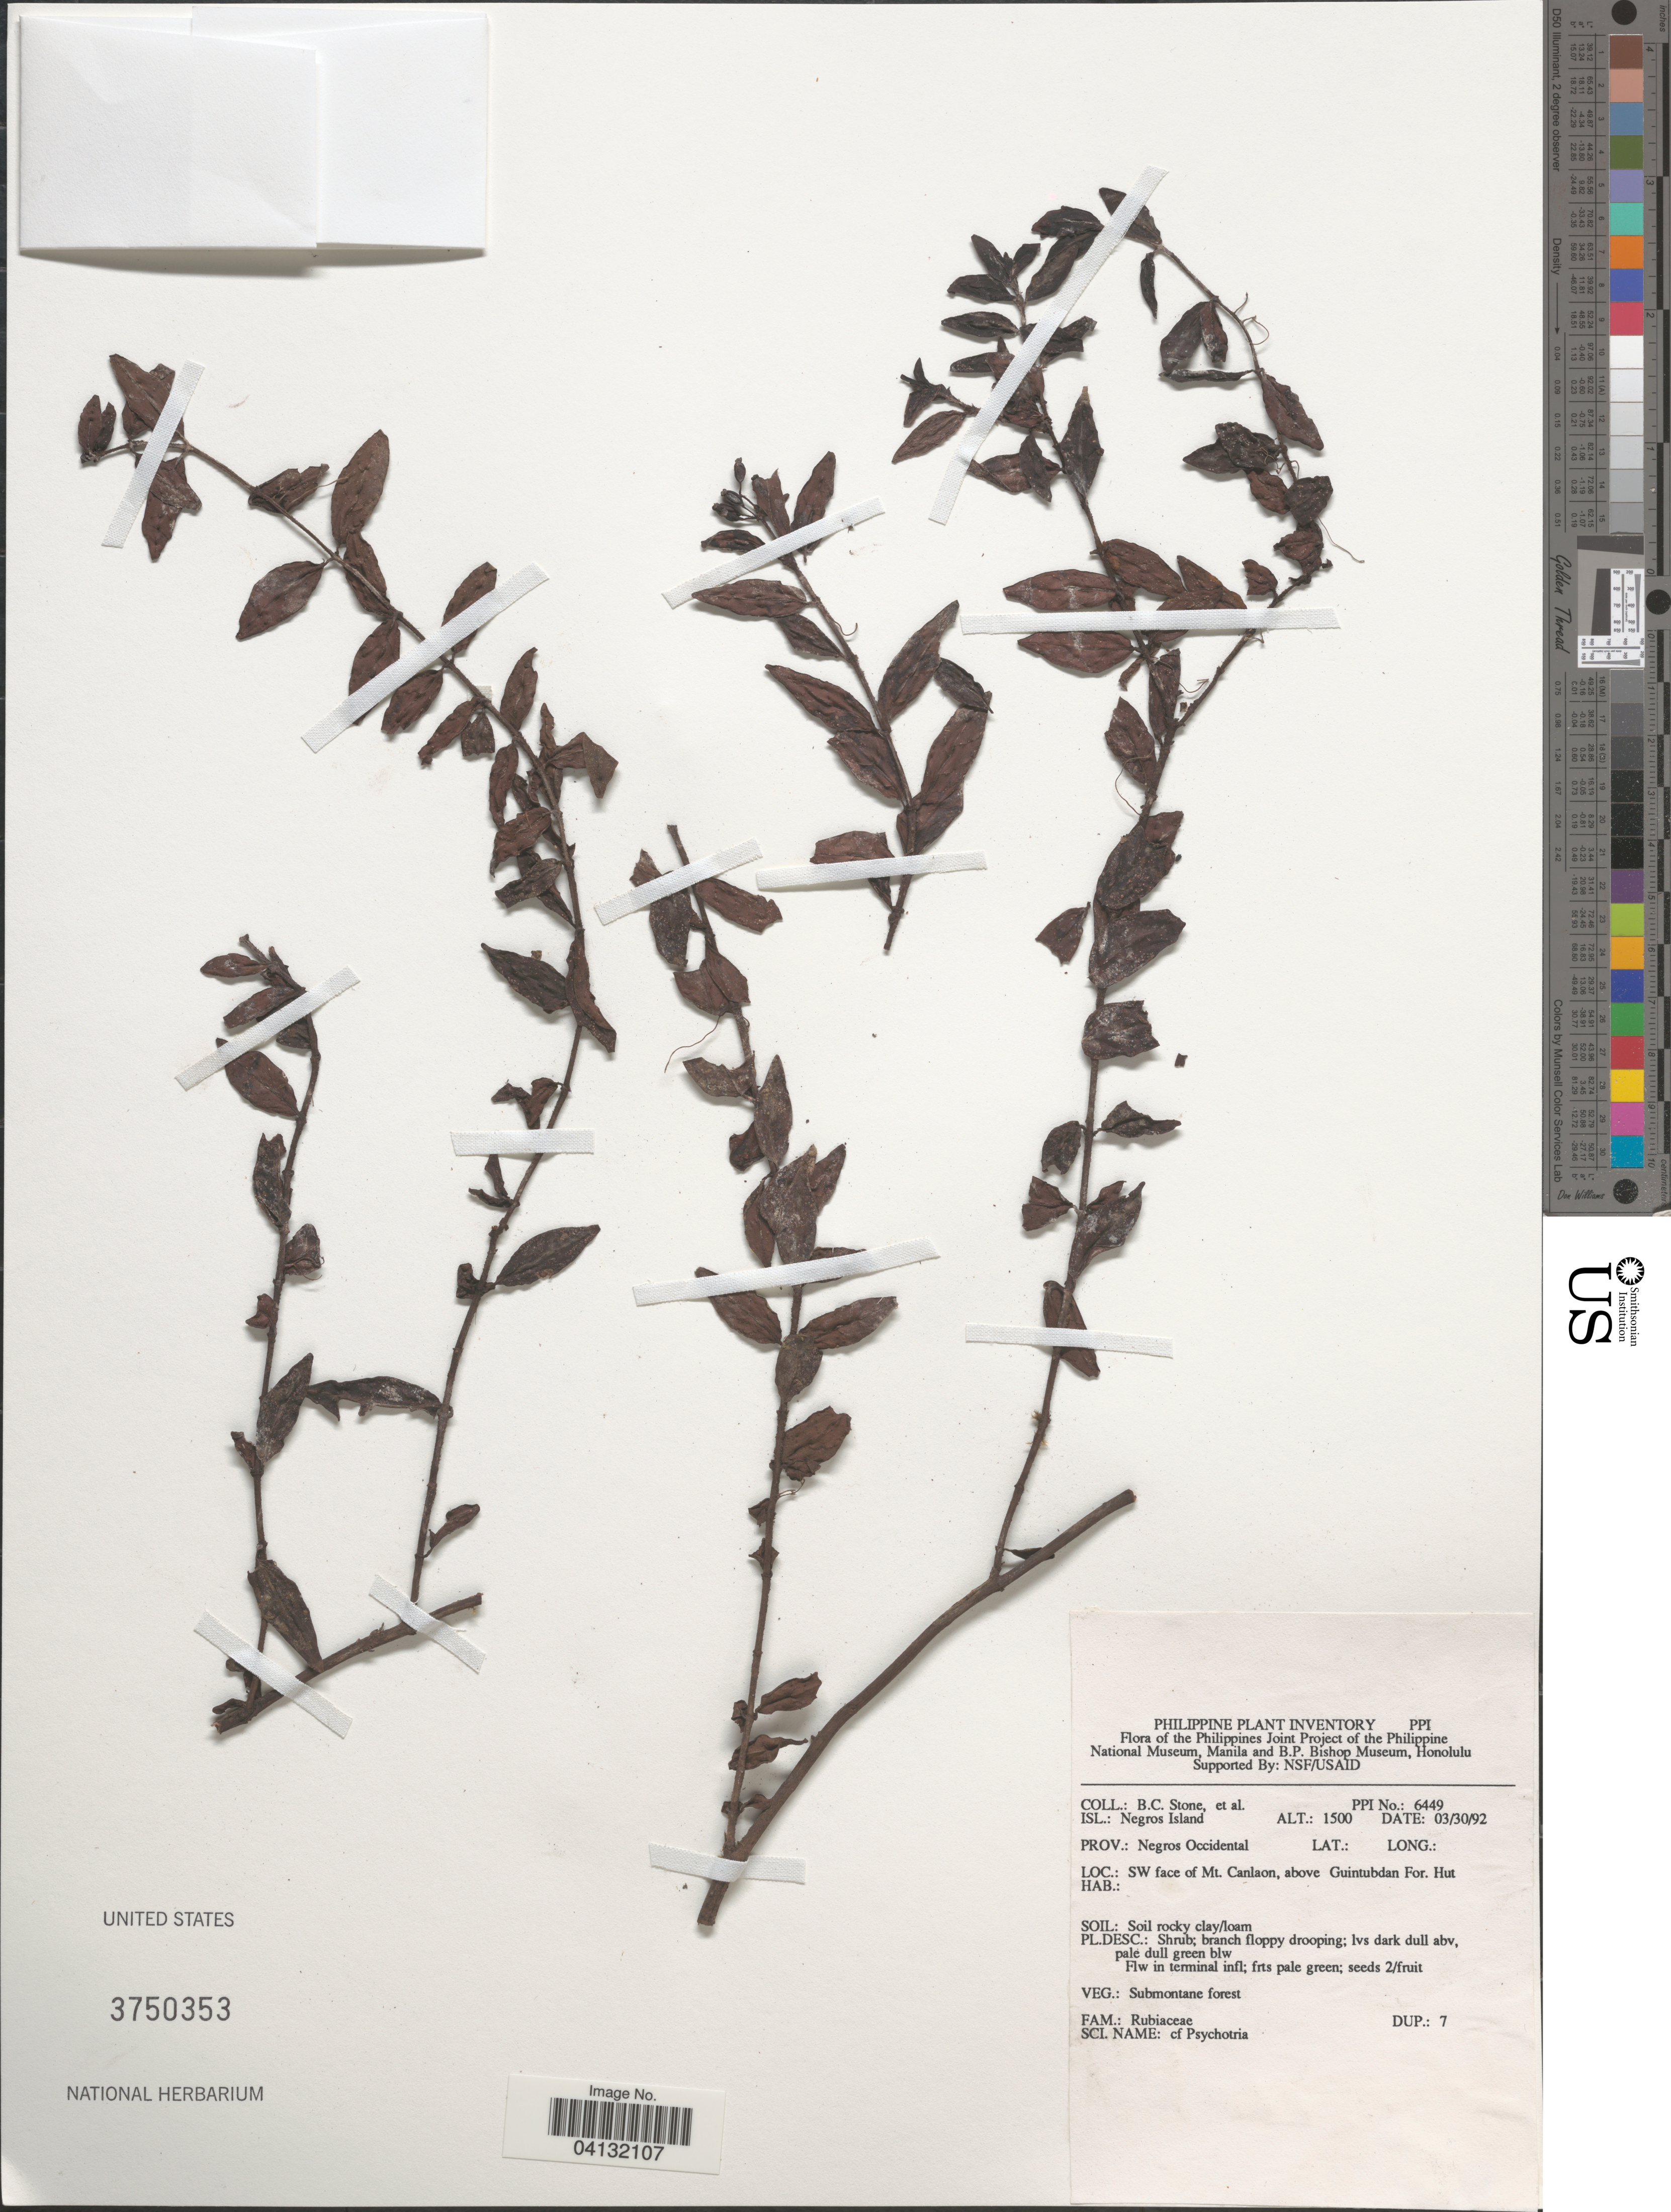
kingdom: Plantae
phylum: Tracheophyta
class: Magnoliopsida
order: Gentianales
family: Rubiaceae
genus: Psychotria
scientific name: Psychotria sp.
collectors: B. C. Stone & et al.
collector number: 6449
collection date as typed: Transcribed d/m/y: 30/3/92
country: Philippines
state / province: Western Visayas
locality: Isl.: Negros Island. Prov.: Negros Occidental. SW face of Mt. Canlaon, above Guintubdan For. Hut.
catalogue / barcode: US 3750353